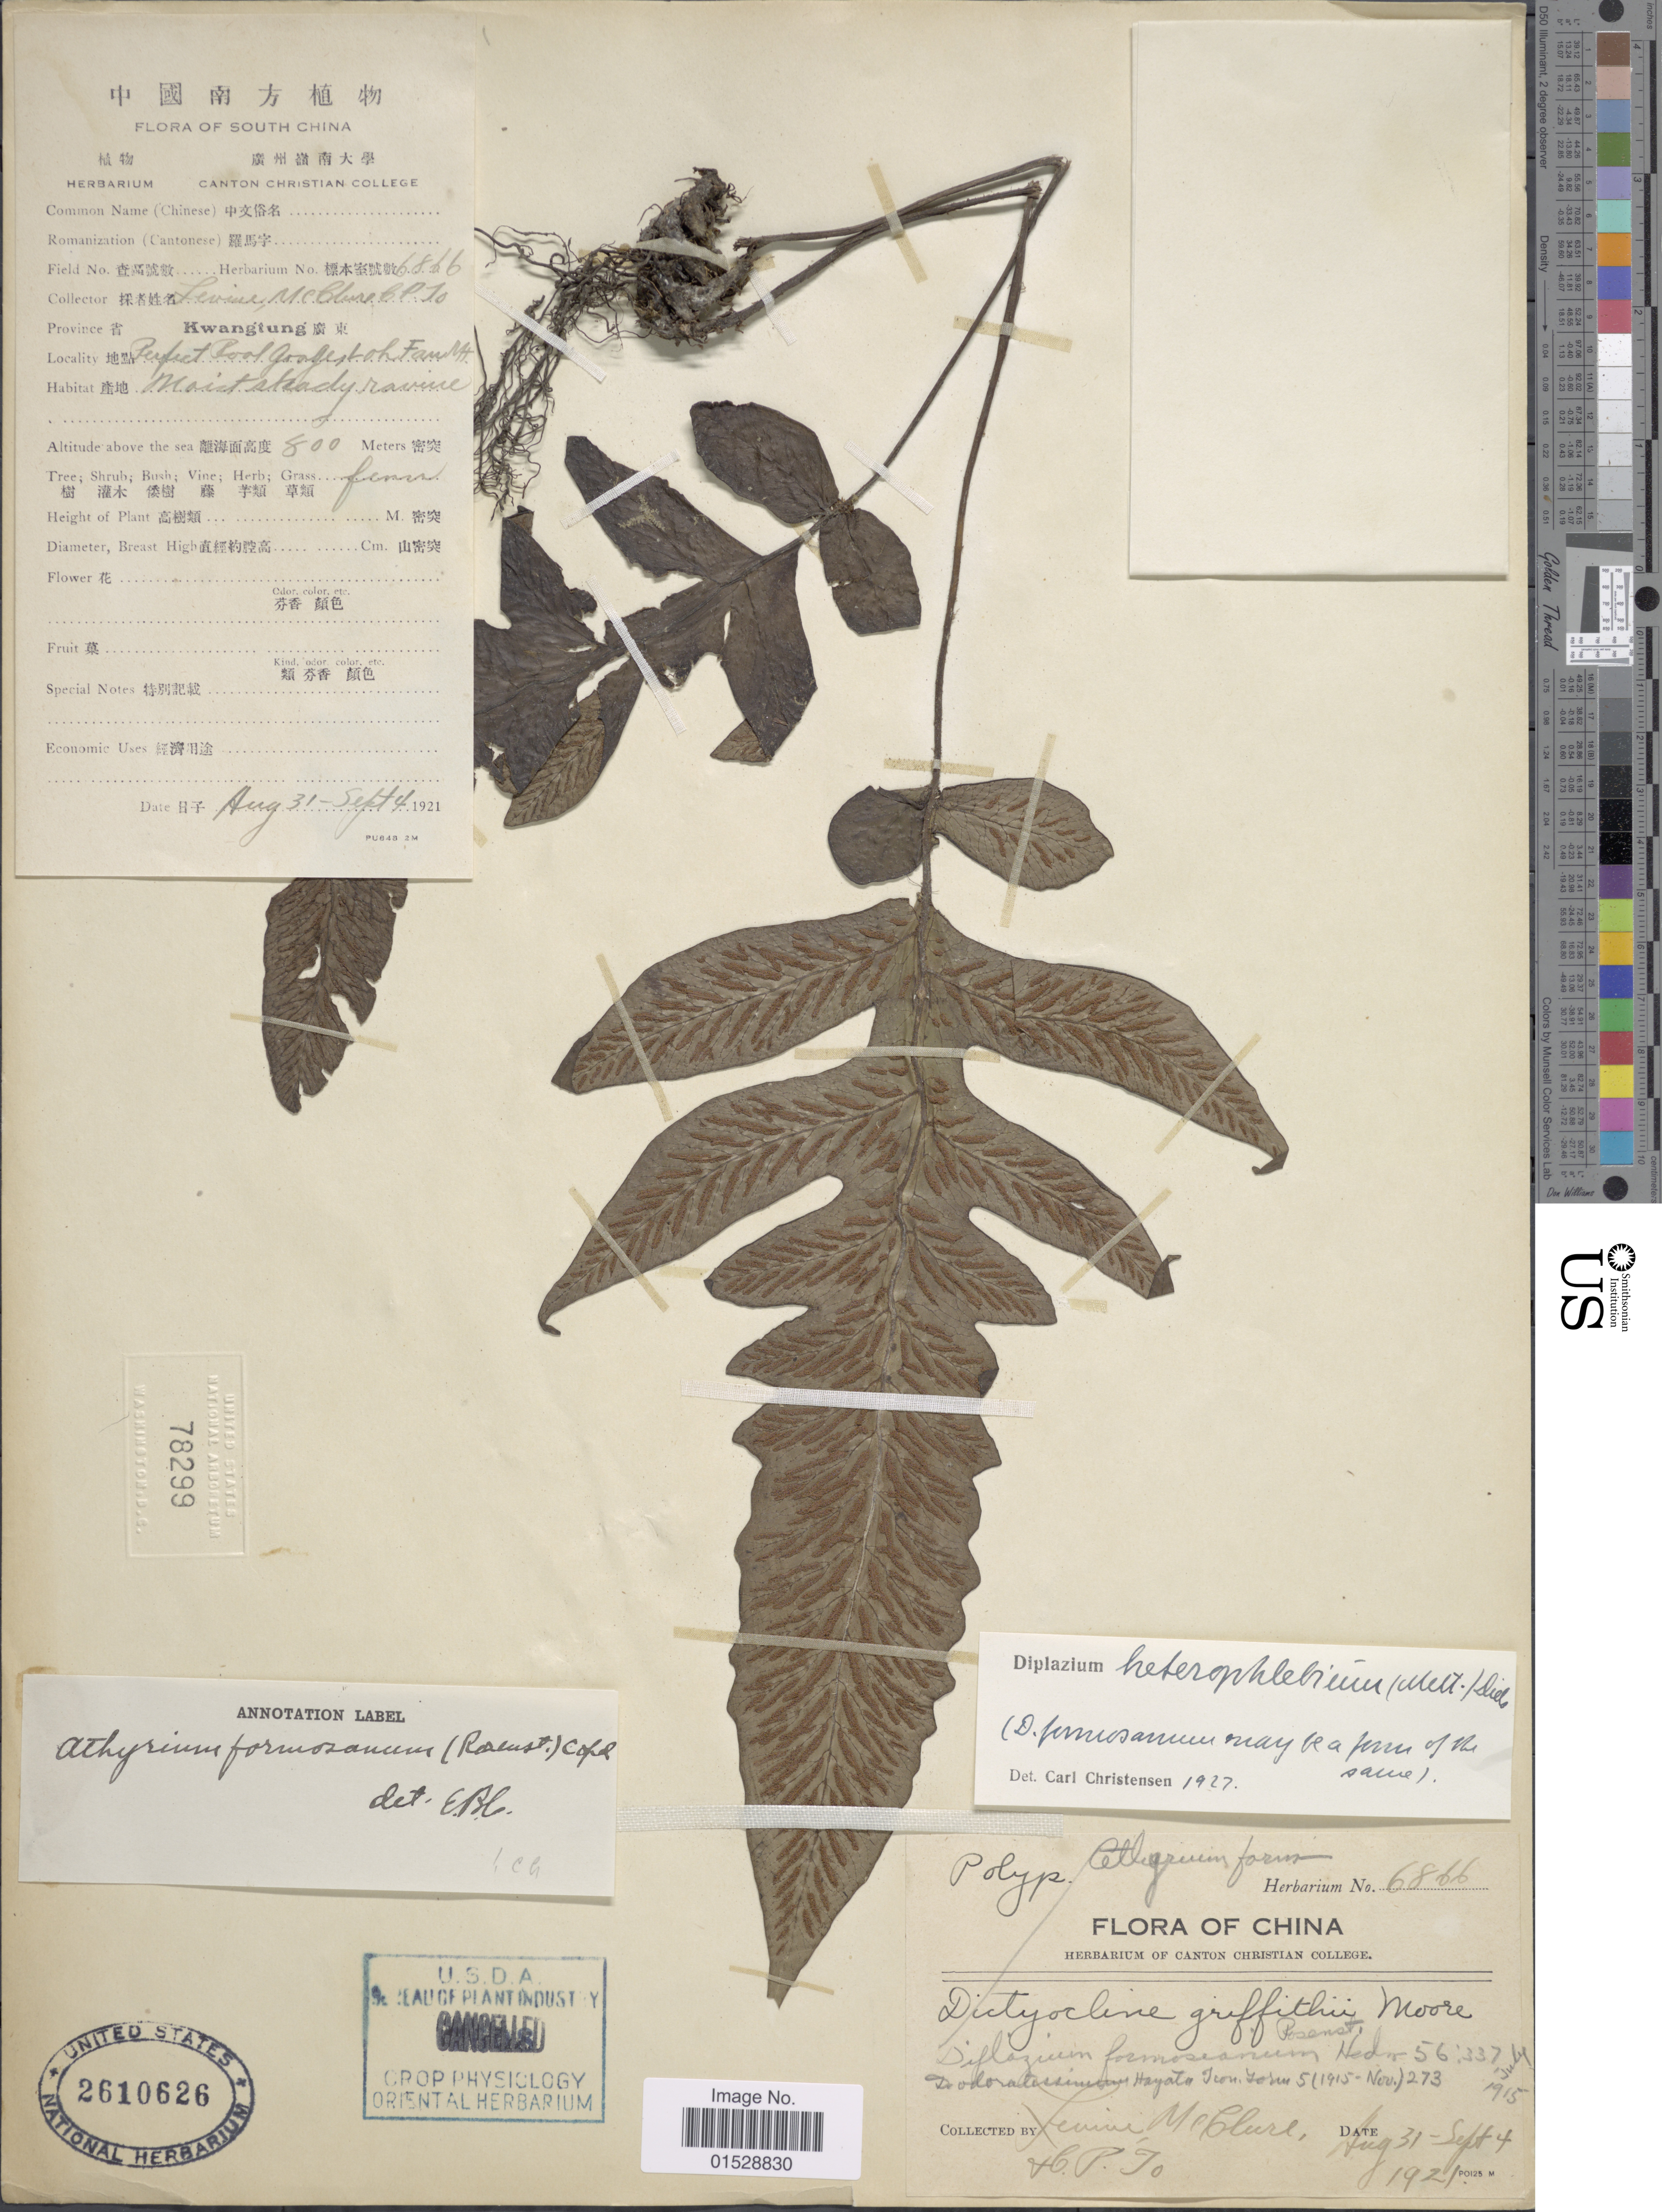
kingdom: Plantae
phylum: Tracheophyta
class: Polypodiopsida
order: Polypodiales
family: Athyriaceae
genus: Deparia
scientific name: Deparia formosana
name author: (Rosenst.) R. Sano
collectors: L. McClure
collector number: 6866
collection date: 1921-08-31/1921-09-04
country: China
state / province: Guangdong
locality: South China, Province Kwangtung, perfect Pool Grogestoh Fau Mt. [interpreted]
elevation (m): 800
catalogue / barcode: US 2610626